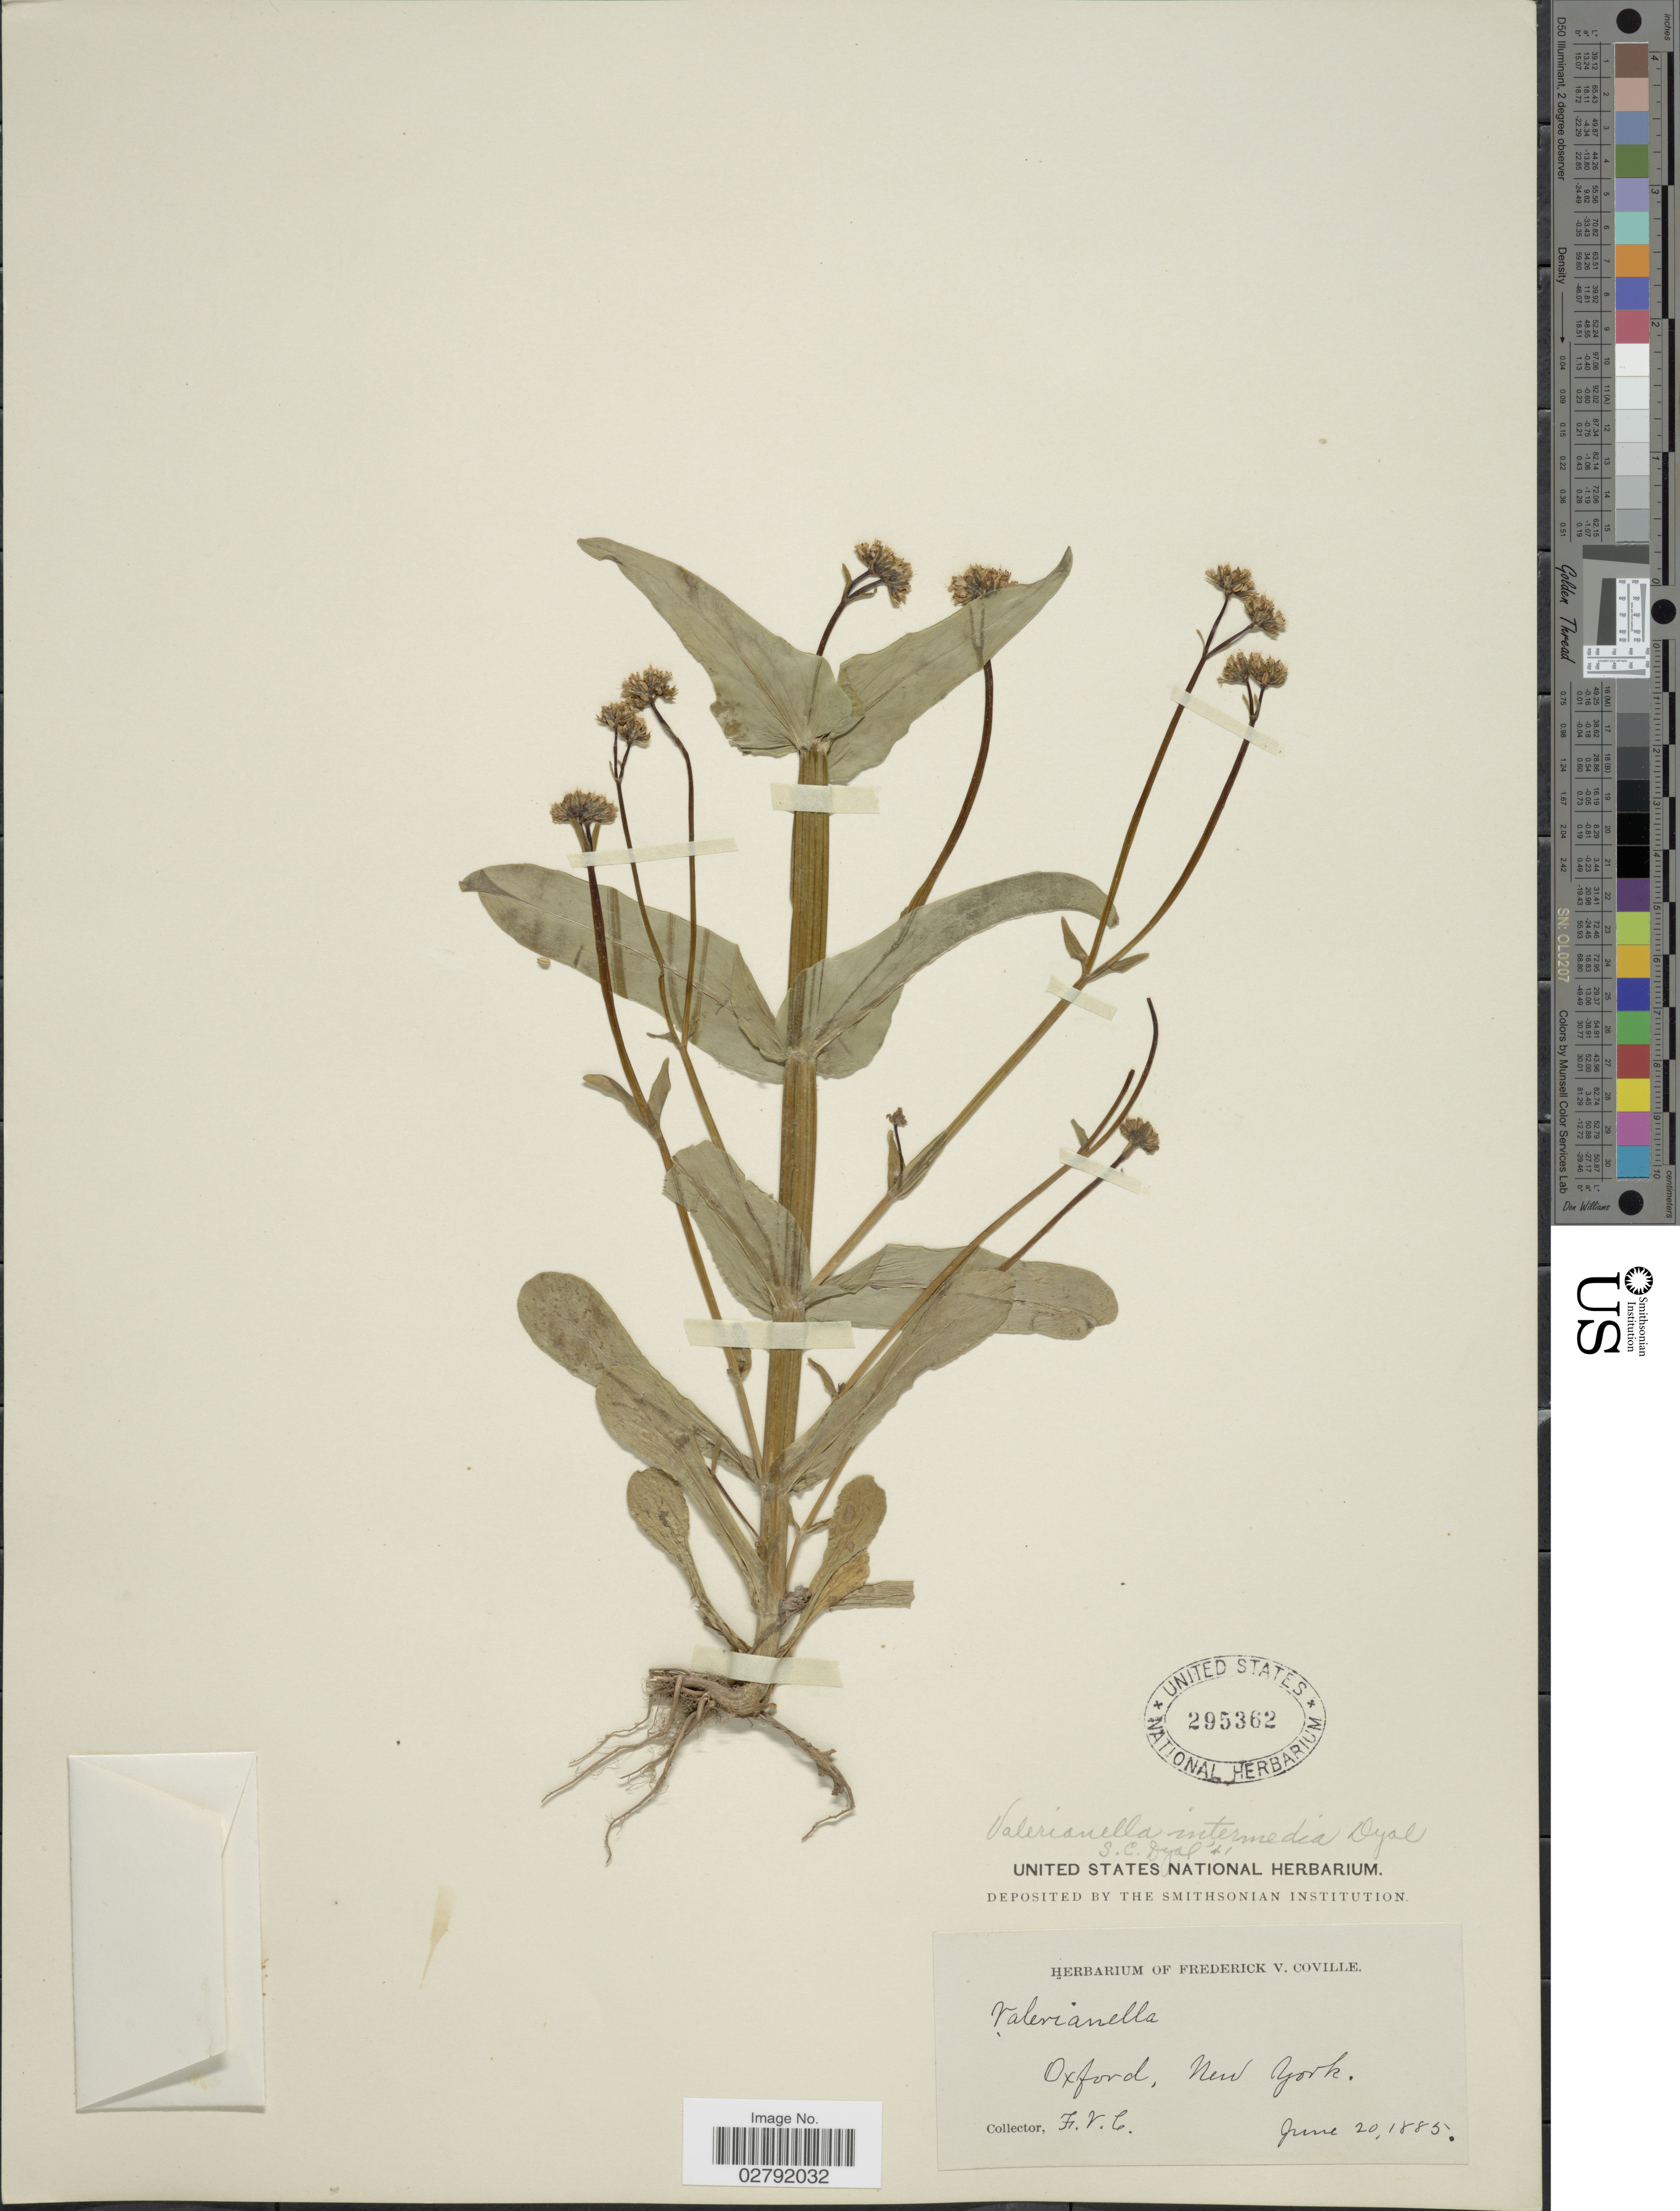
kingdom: Plantae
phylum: Tracheophyta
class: Magnoliopsida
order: Dipsacales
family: Caprifoliaceae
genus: Valerianella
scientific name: Valerianella intermedia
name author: Dyal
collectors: F. V. Coville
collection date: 1885-06-20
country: United States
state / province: New York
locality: Oxford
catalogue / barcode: US 295362